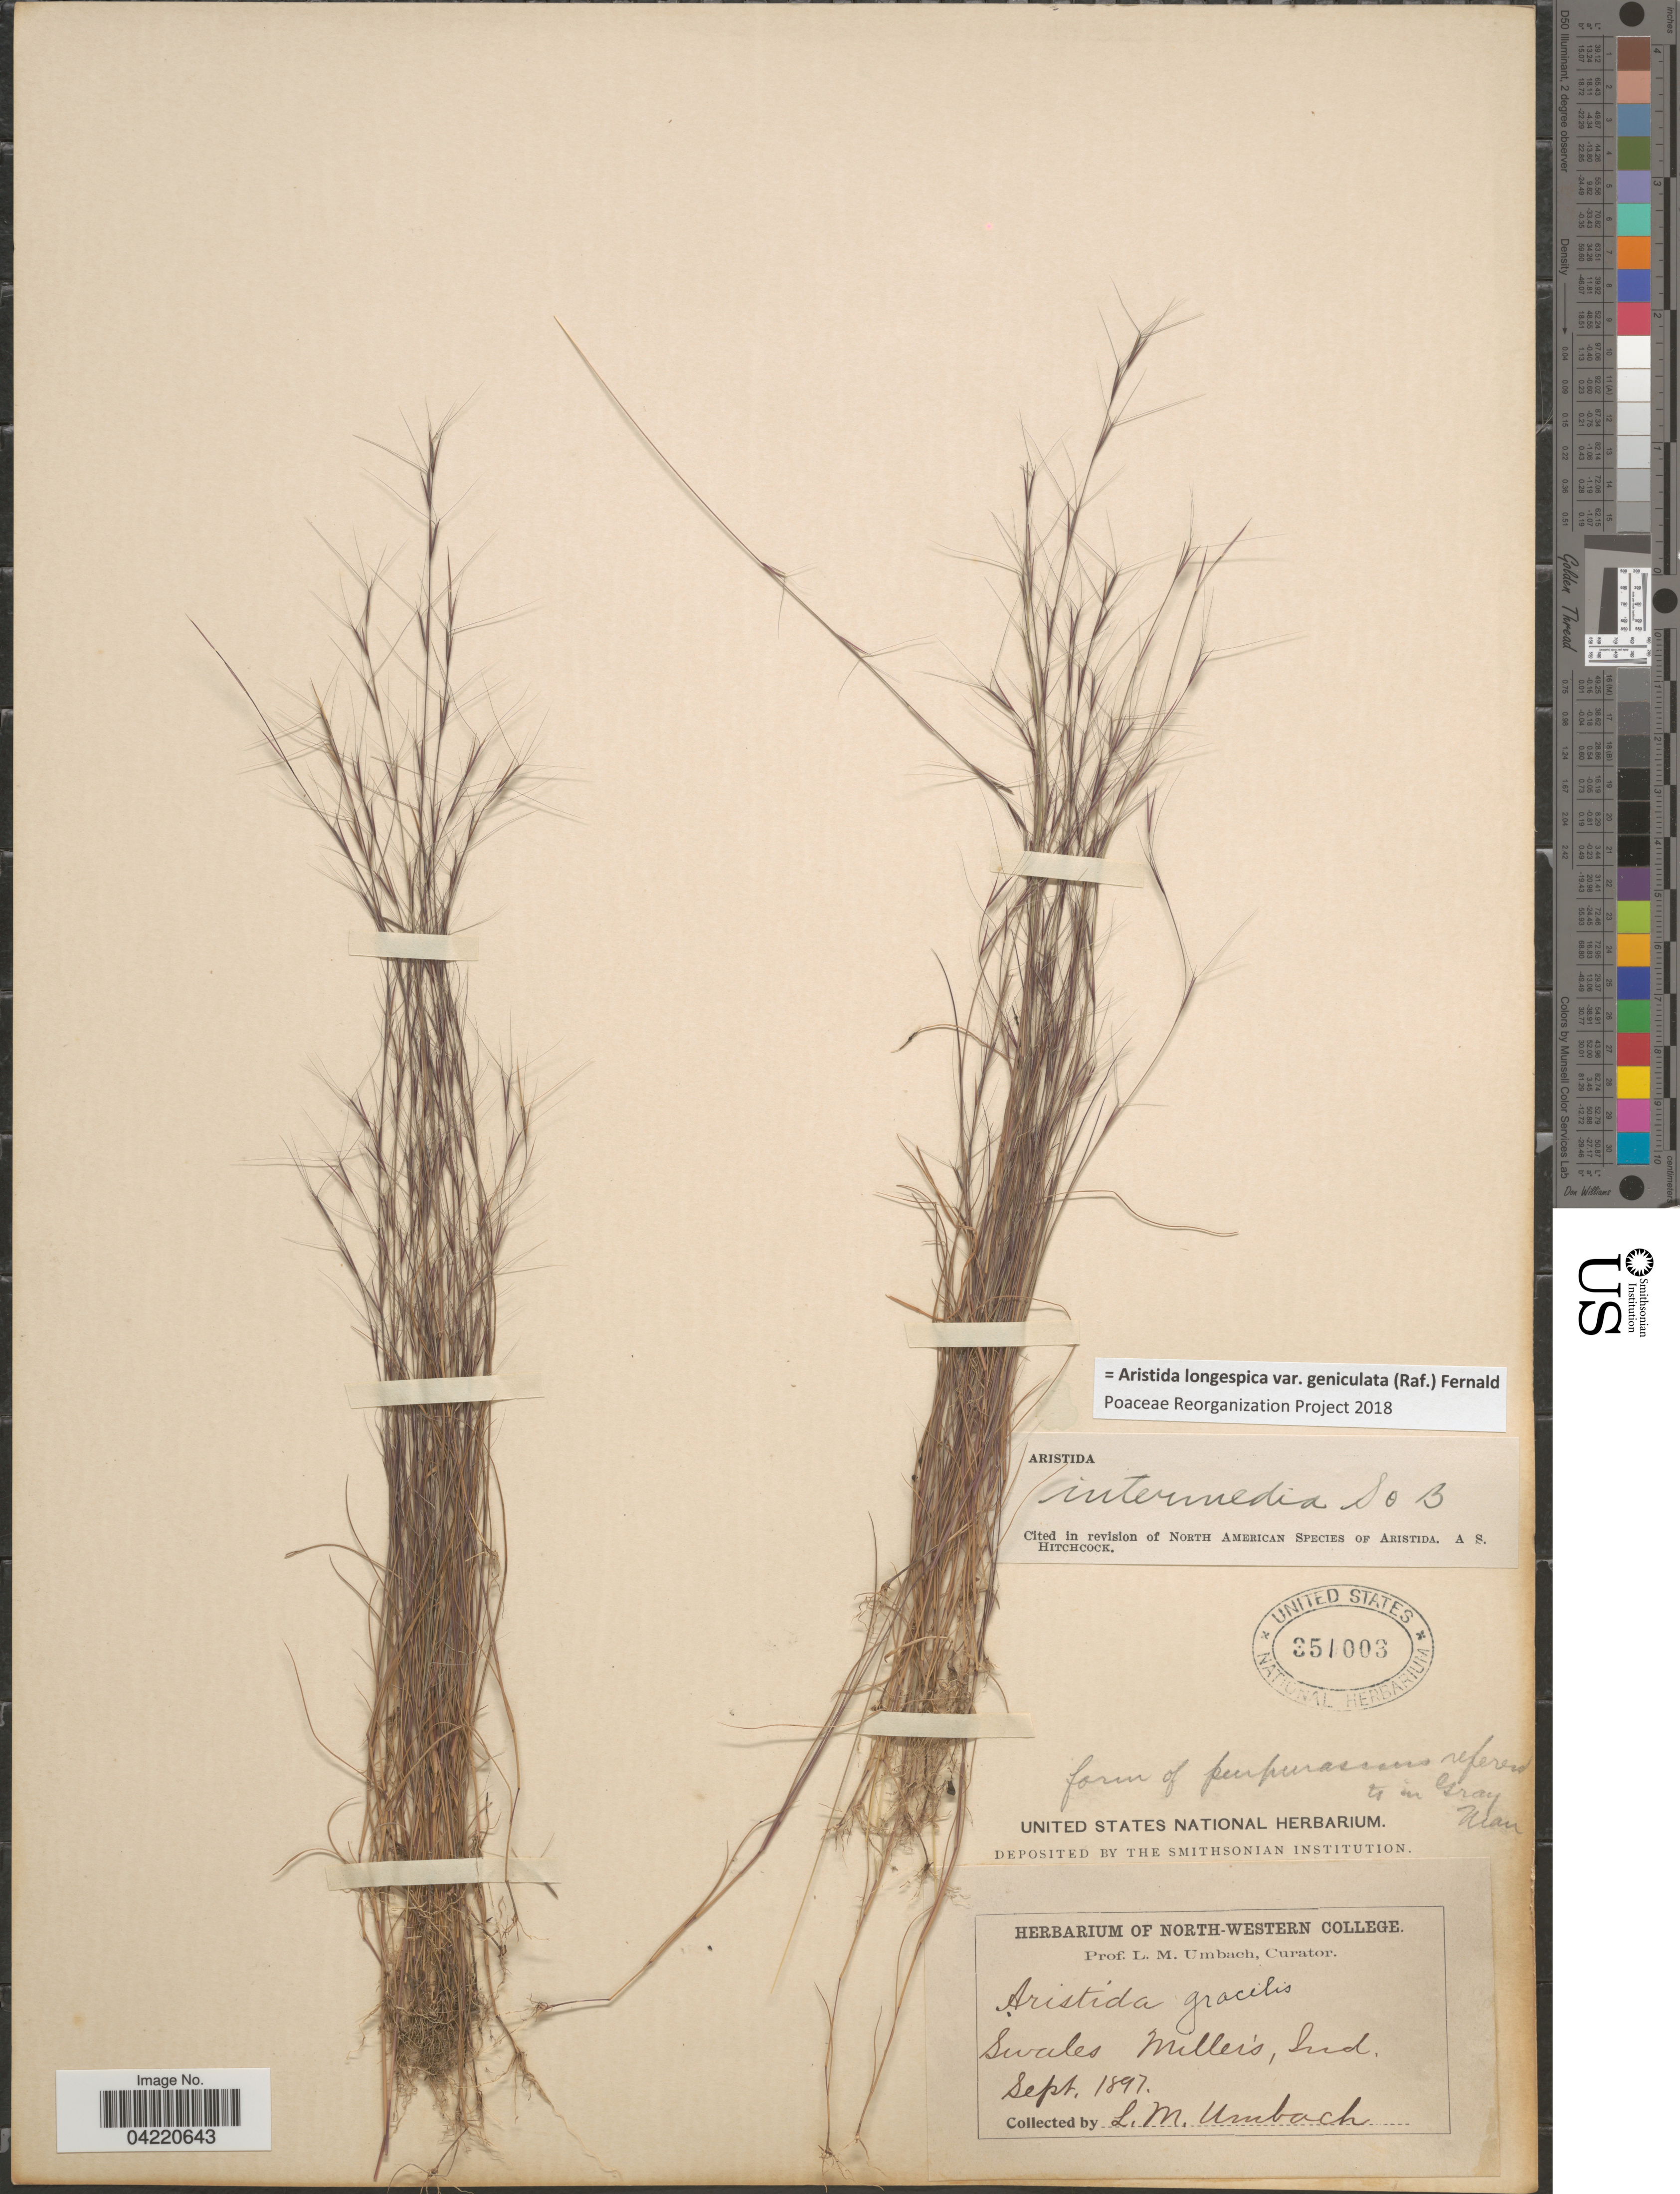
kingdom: Plantae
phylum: Tracheophyta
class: Liliopsida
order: Poales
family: Poaceae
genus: Aristida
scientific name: Aristida longespica var. geniculata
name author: (Raf.) Fernald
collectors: L. M. Umbach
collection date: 1897-09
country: United States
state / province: Indiana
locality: Swales Miller's.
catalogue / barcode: US 351003